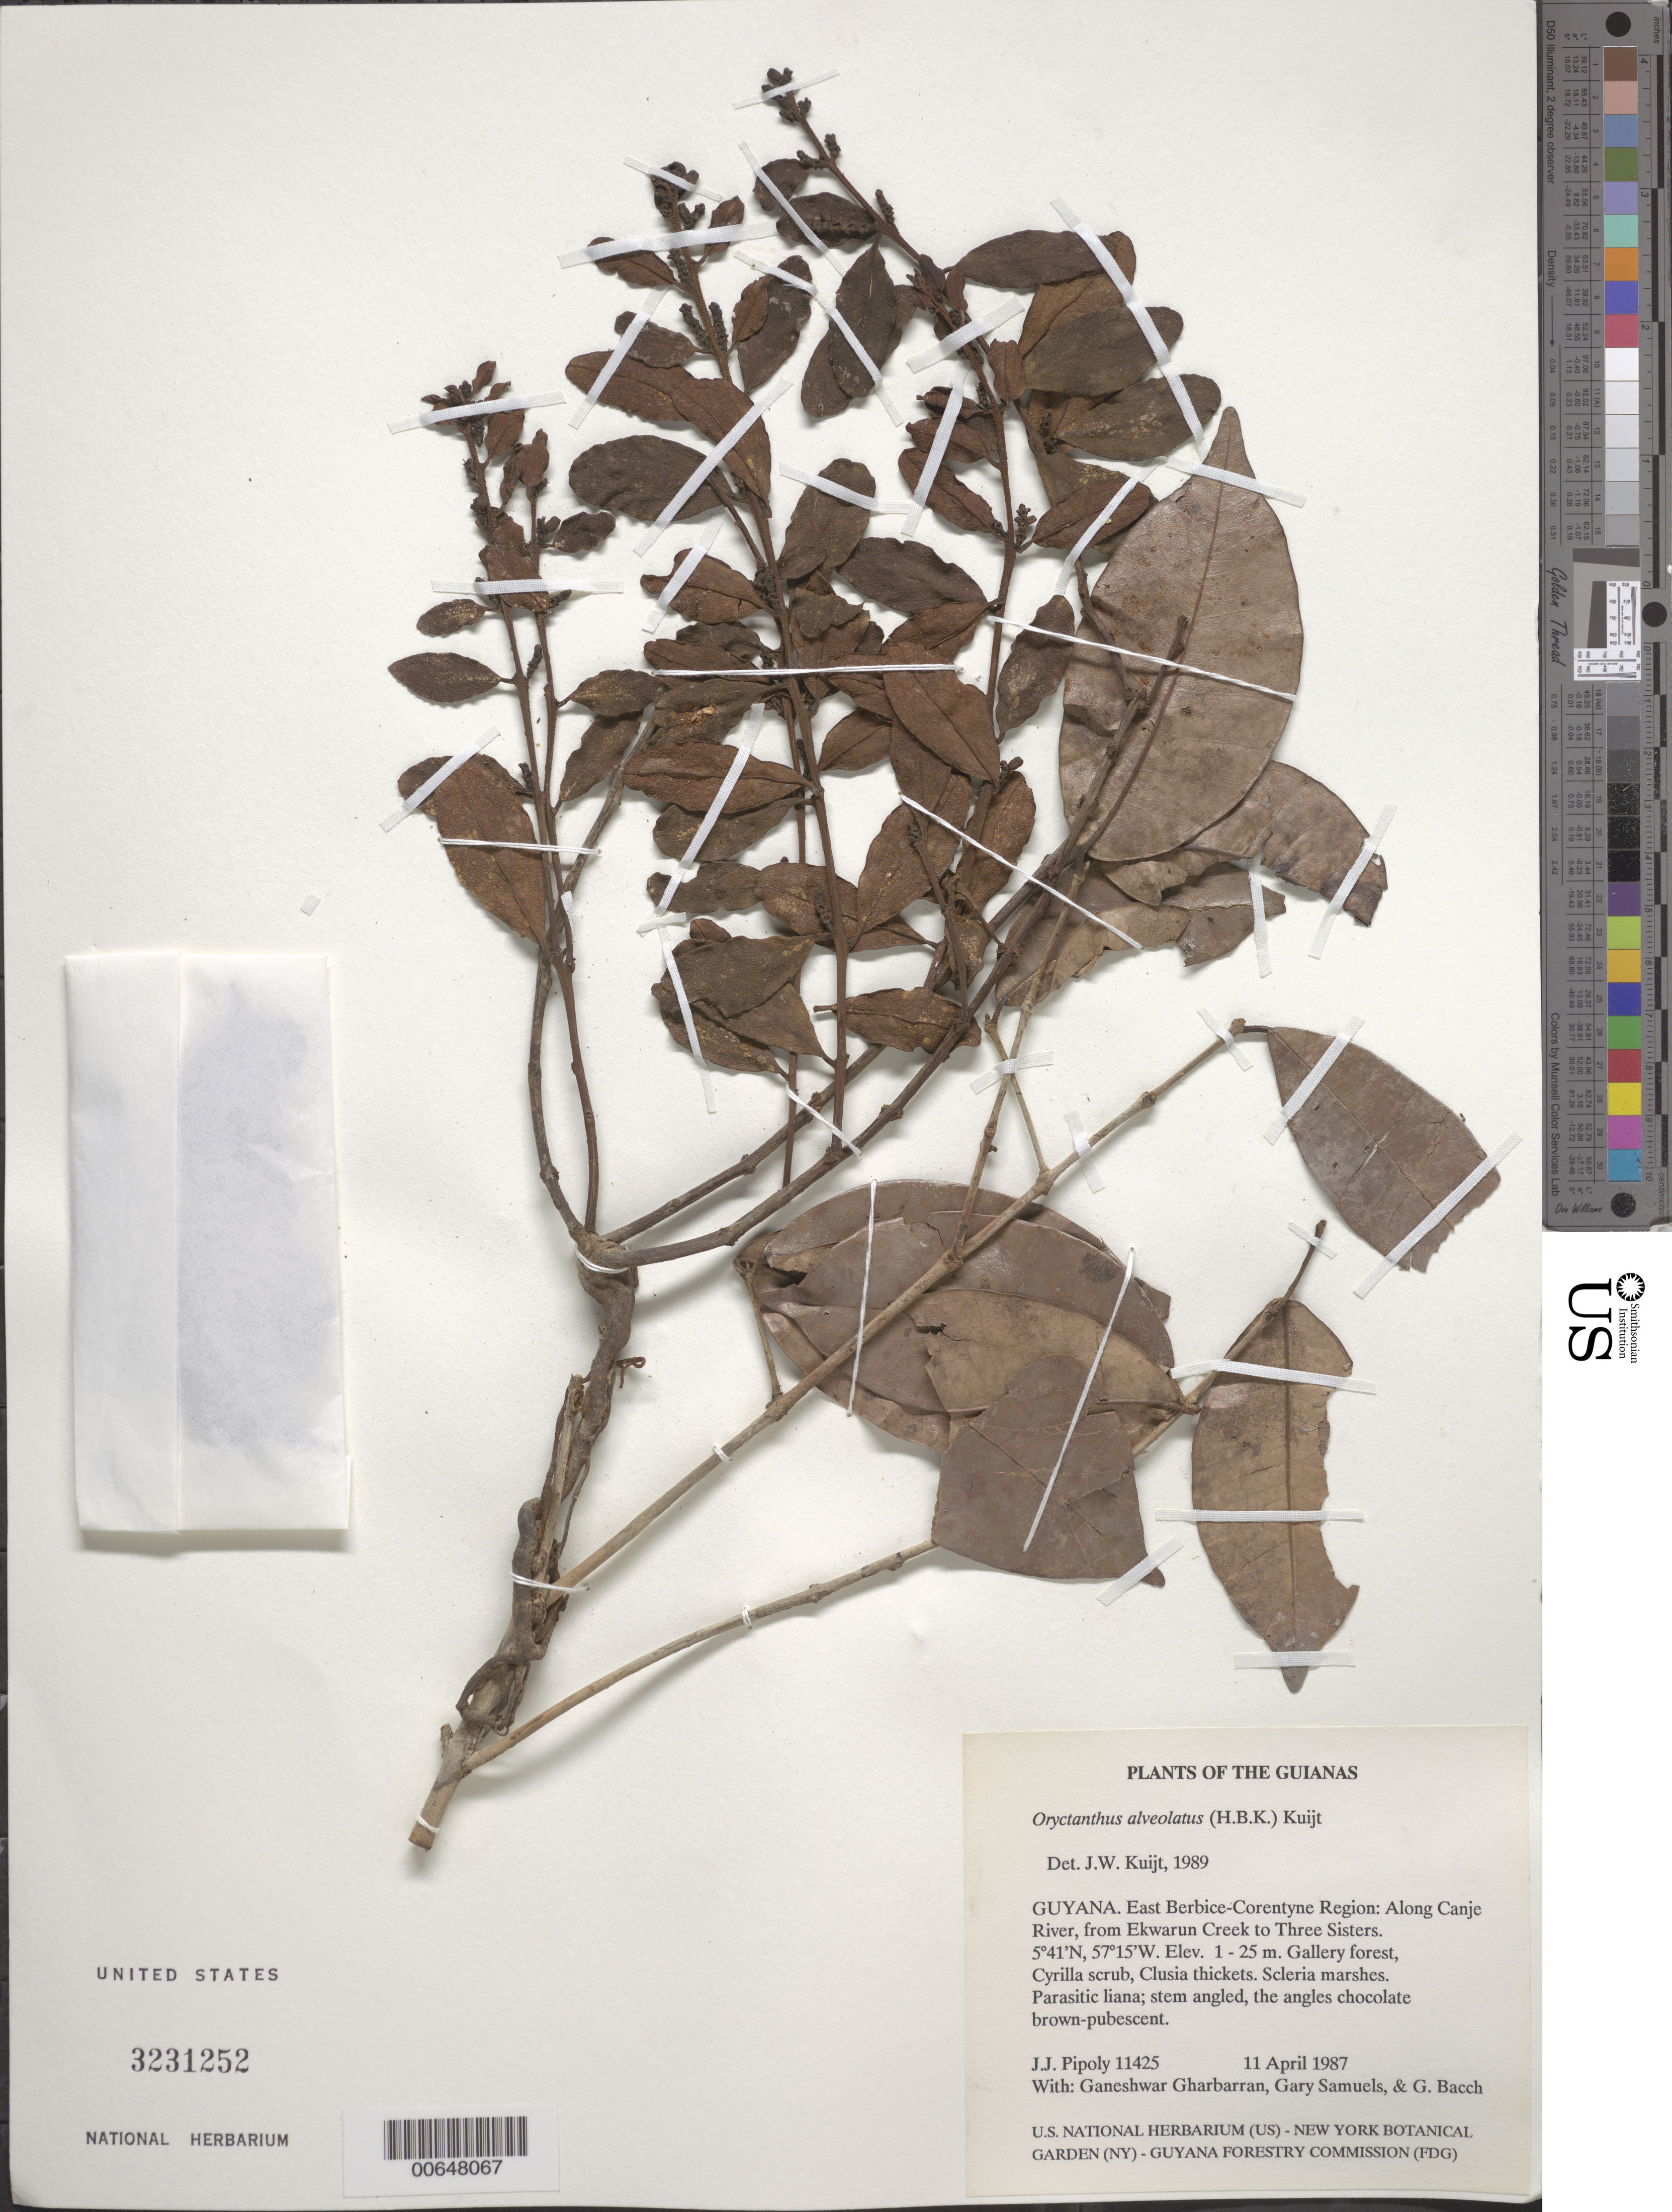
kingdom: Plantae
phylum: Tracheophyta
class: Magnoliopsida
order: Santalales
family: Loranthaceae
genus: Oryctanthus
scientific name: Oryctanthus alveolatus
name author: (Kunth) Kuijt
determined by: Kuijt, Job, (CANADA)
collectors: J. J. Pipoly, G. Gharbarran, G. Samuels & G. Bacchus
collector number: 11425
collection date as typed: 11 April 1987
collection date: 1987-04-11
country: Guyana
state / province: E. Berbice-Corentyne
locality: Along Canje River, from Ekwarun Creek to Three Sisters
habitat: Gallery forest, Cyrilla scrub, Clusia thickets. Scleria marshes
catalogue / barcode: US 3231252